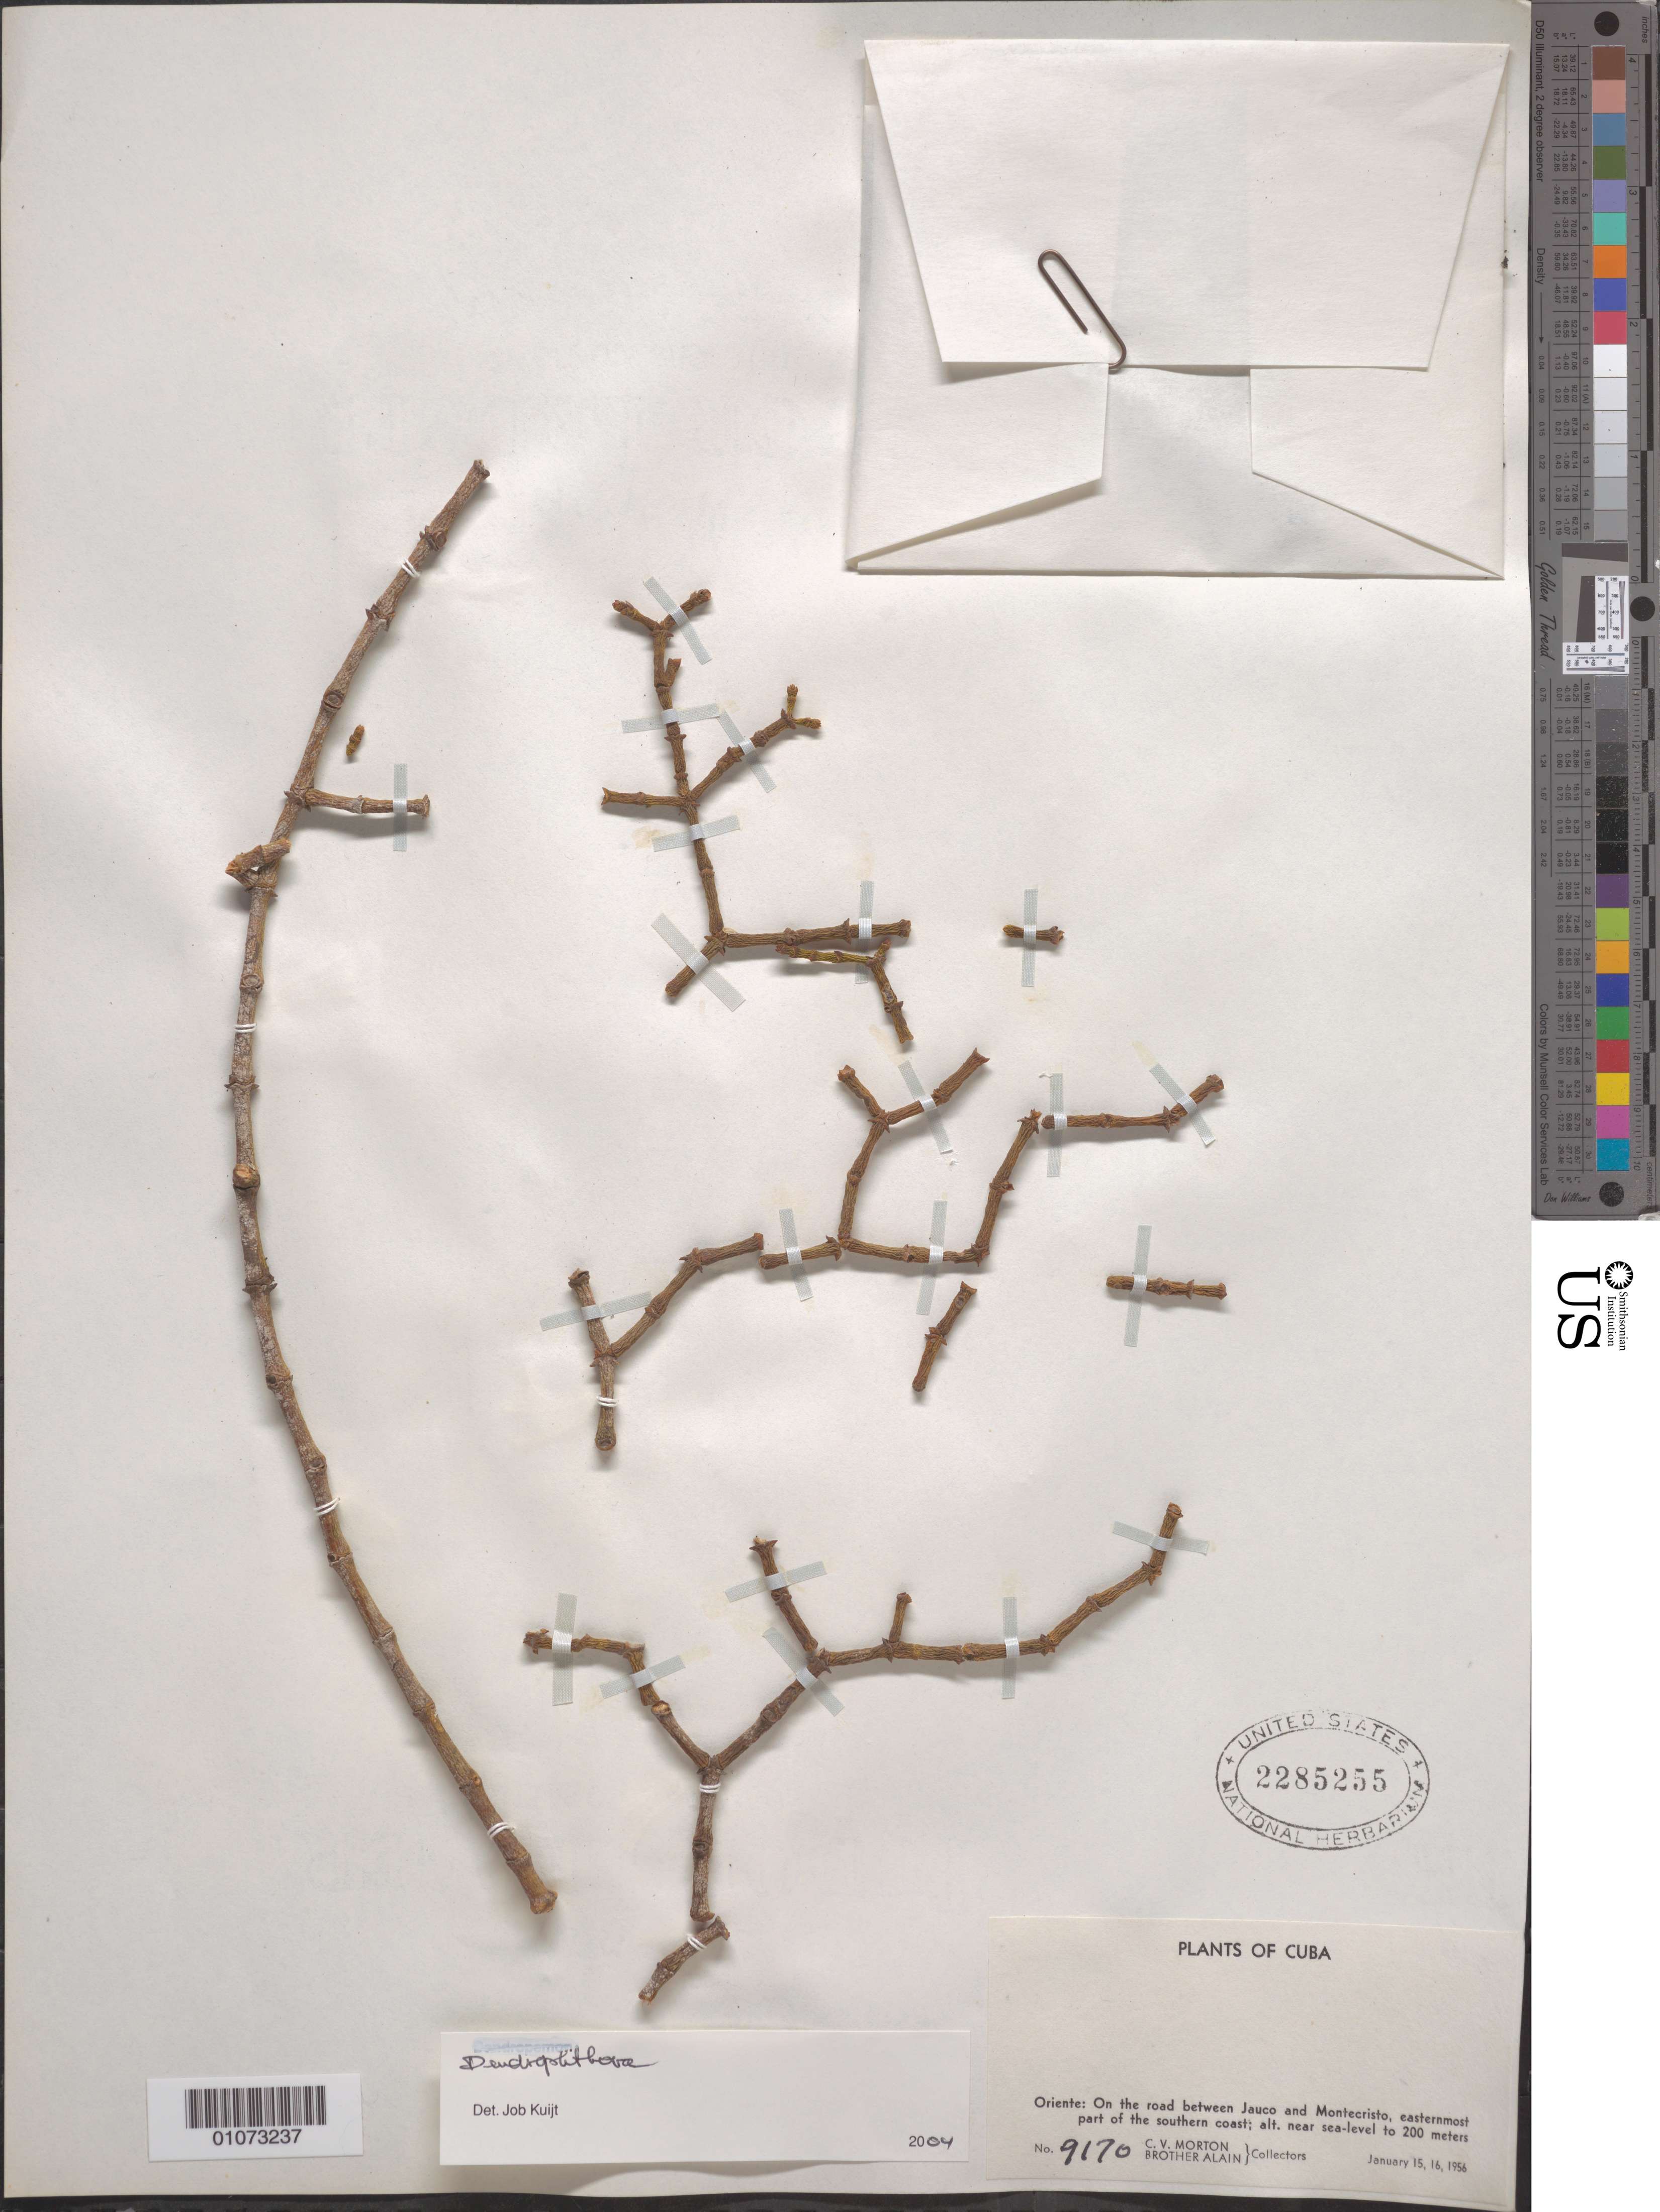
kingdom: Plantae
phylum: Tracheophyta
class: Magnoliopsida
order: Santalales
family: Viscaceae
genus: Dendrophthora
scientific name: Dendrophthora sp.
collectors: C. V. Morton & A. H. Liogier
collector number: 9170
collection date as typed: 15 Jan 1956 and 16 Jan 1956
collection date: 1956-01-15,1956-01-16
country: Cuba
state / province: Oriente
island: Cuba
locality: Easternmost part of the southern coast, on the road between Jaucon and Montecristo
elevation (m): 0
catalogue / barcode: US 2285255